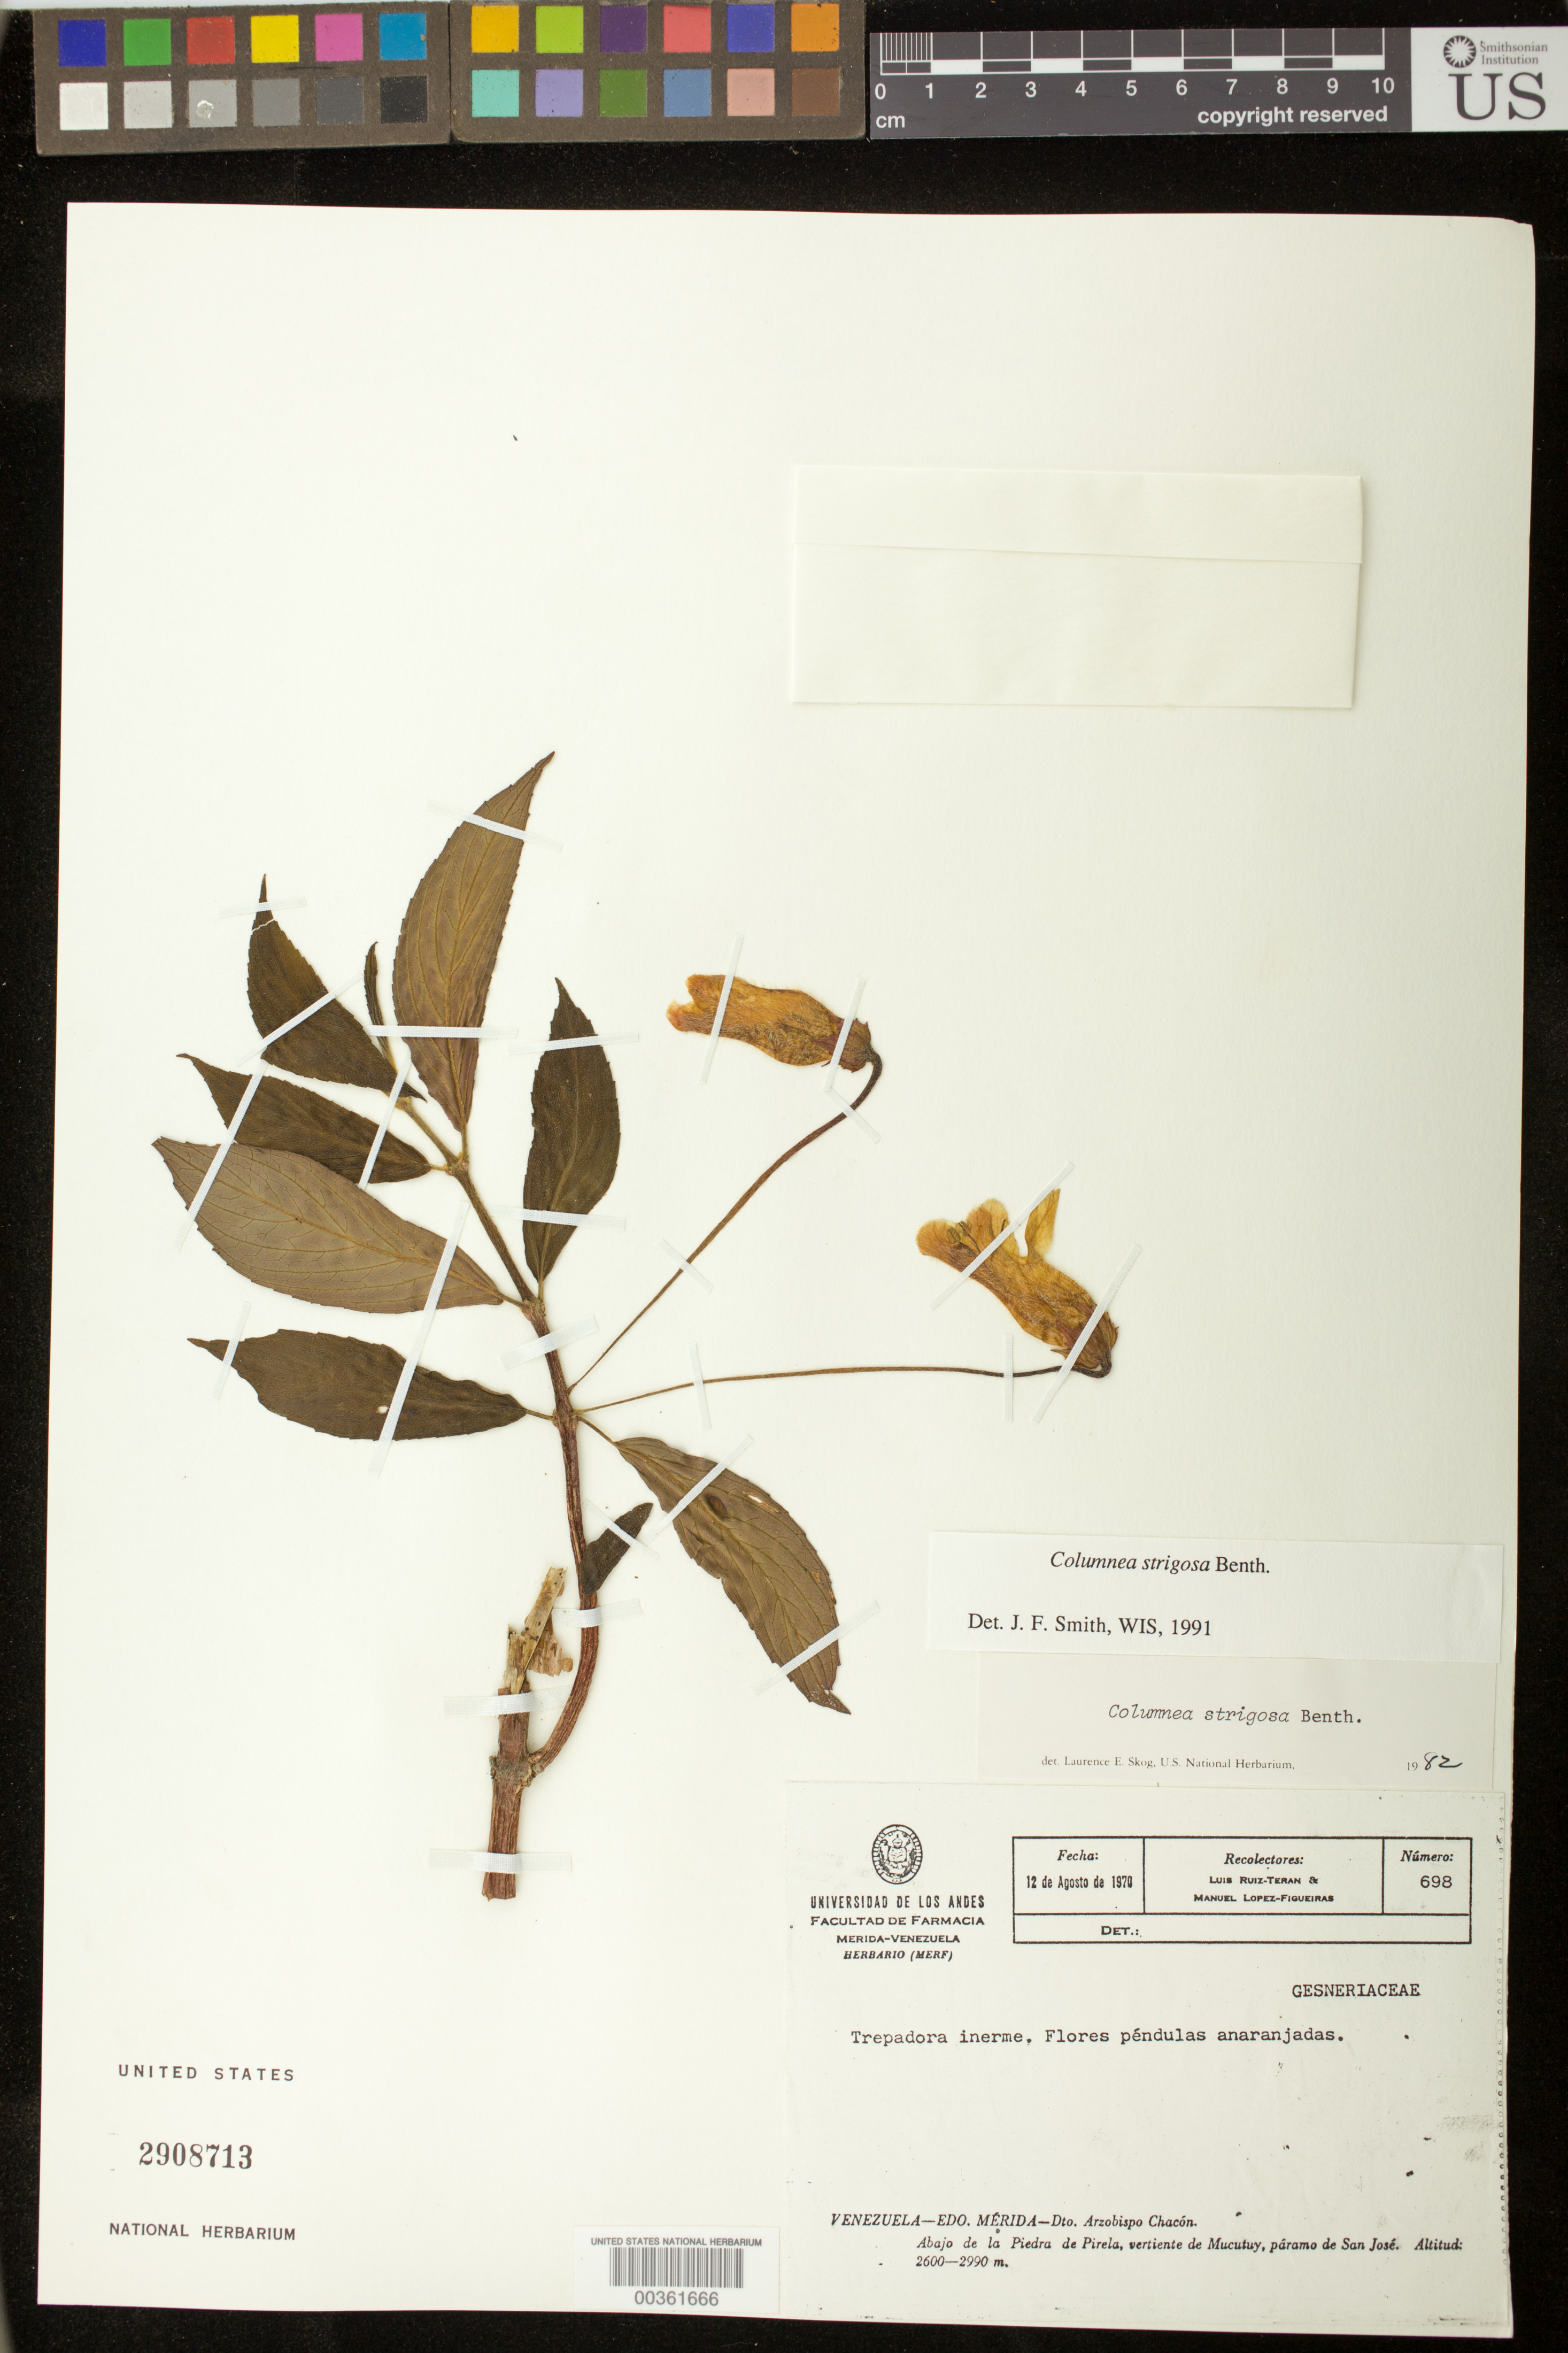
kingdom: Plantae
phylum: Tracheophyta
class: Magnoliopsida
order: Lamiales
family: Gesneriaceae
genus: Columnea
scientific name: Columnea strigosa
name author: Benth.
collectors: L. E. Ruíz-Terán & M. López Figueiras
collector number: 698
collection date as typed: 12 Aug 1970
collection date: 1970-08-12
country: Venezuela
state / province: Mérida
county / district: Arzobispo Chacón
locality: Dto. Arzobispo Chacon, abajo de la piedra de Pirela, vertiente de Mucutuy, paramo de San Jose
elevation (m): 2600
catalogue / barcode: US 2908713